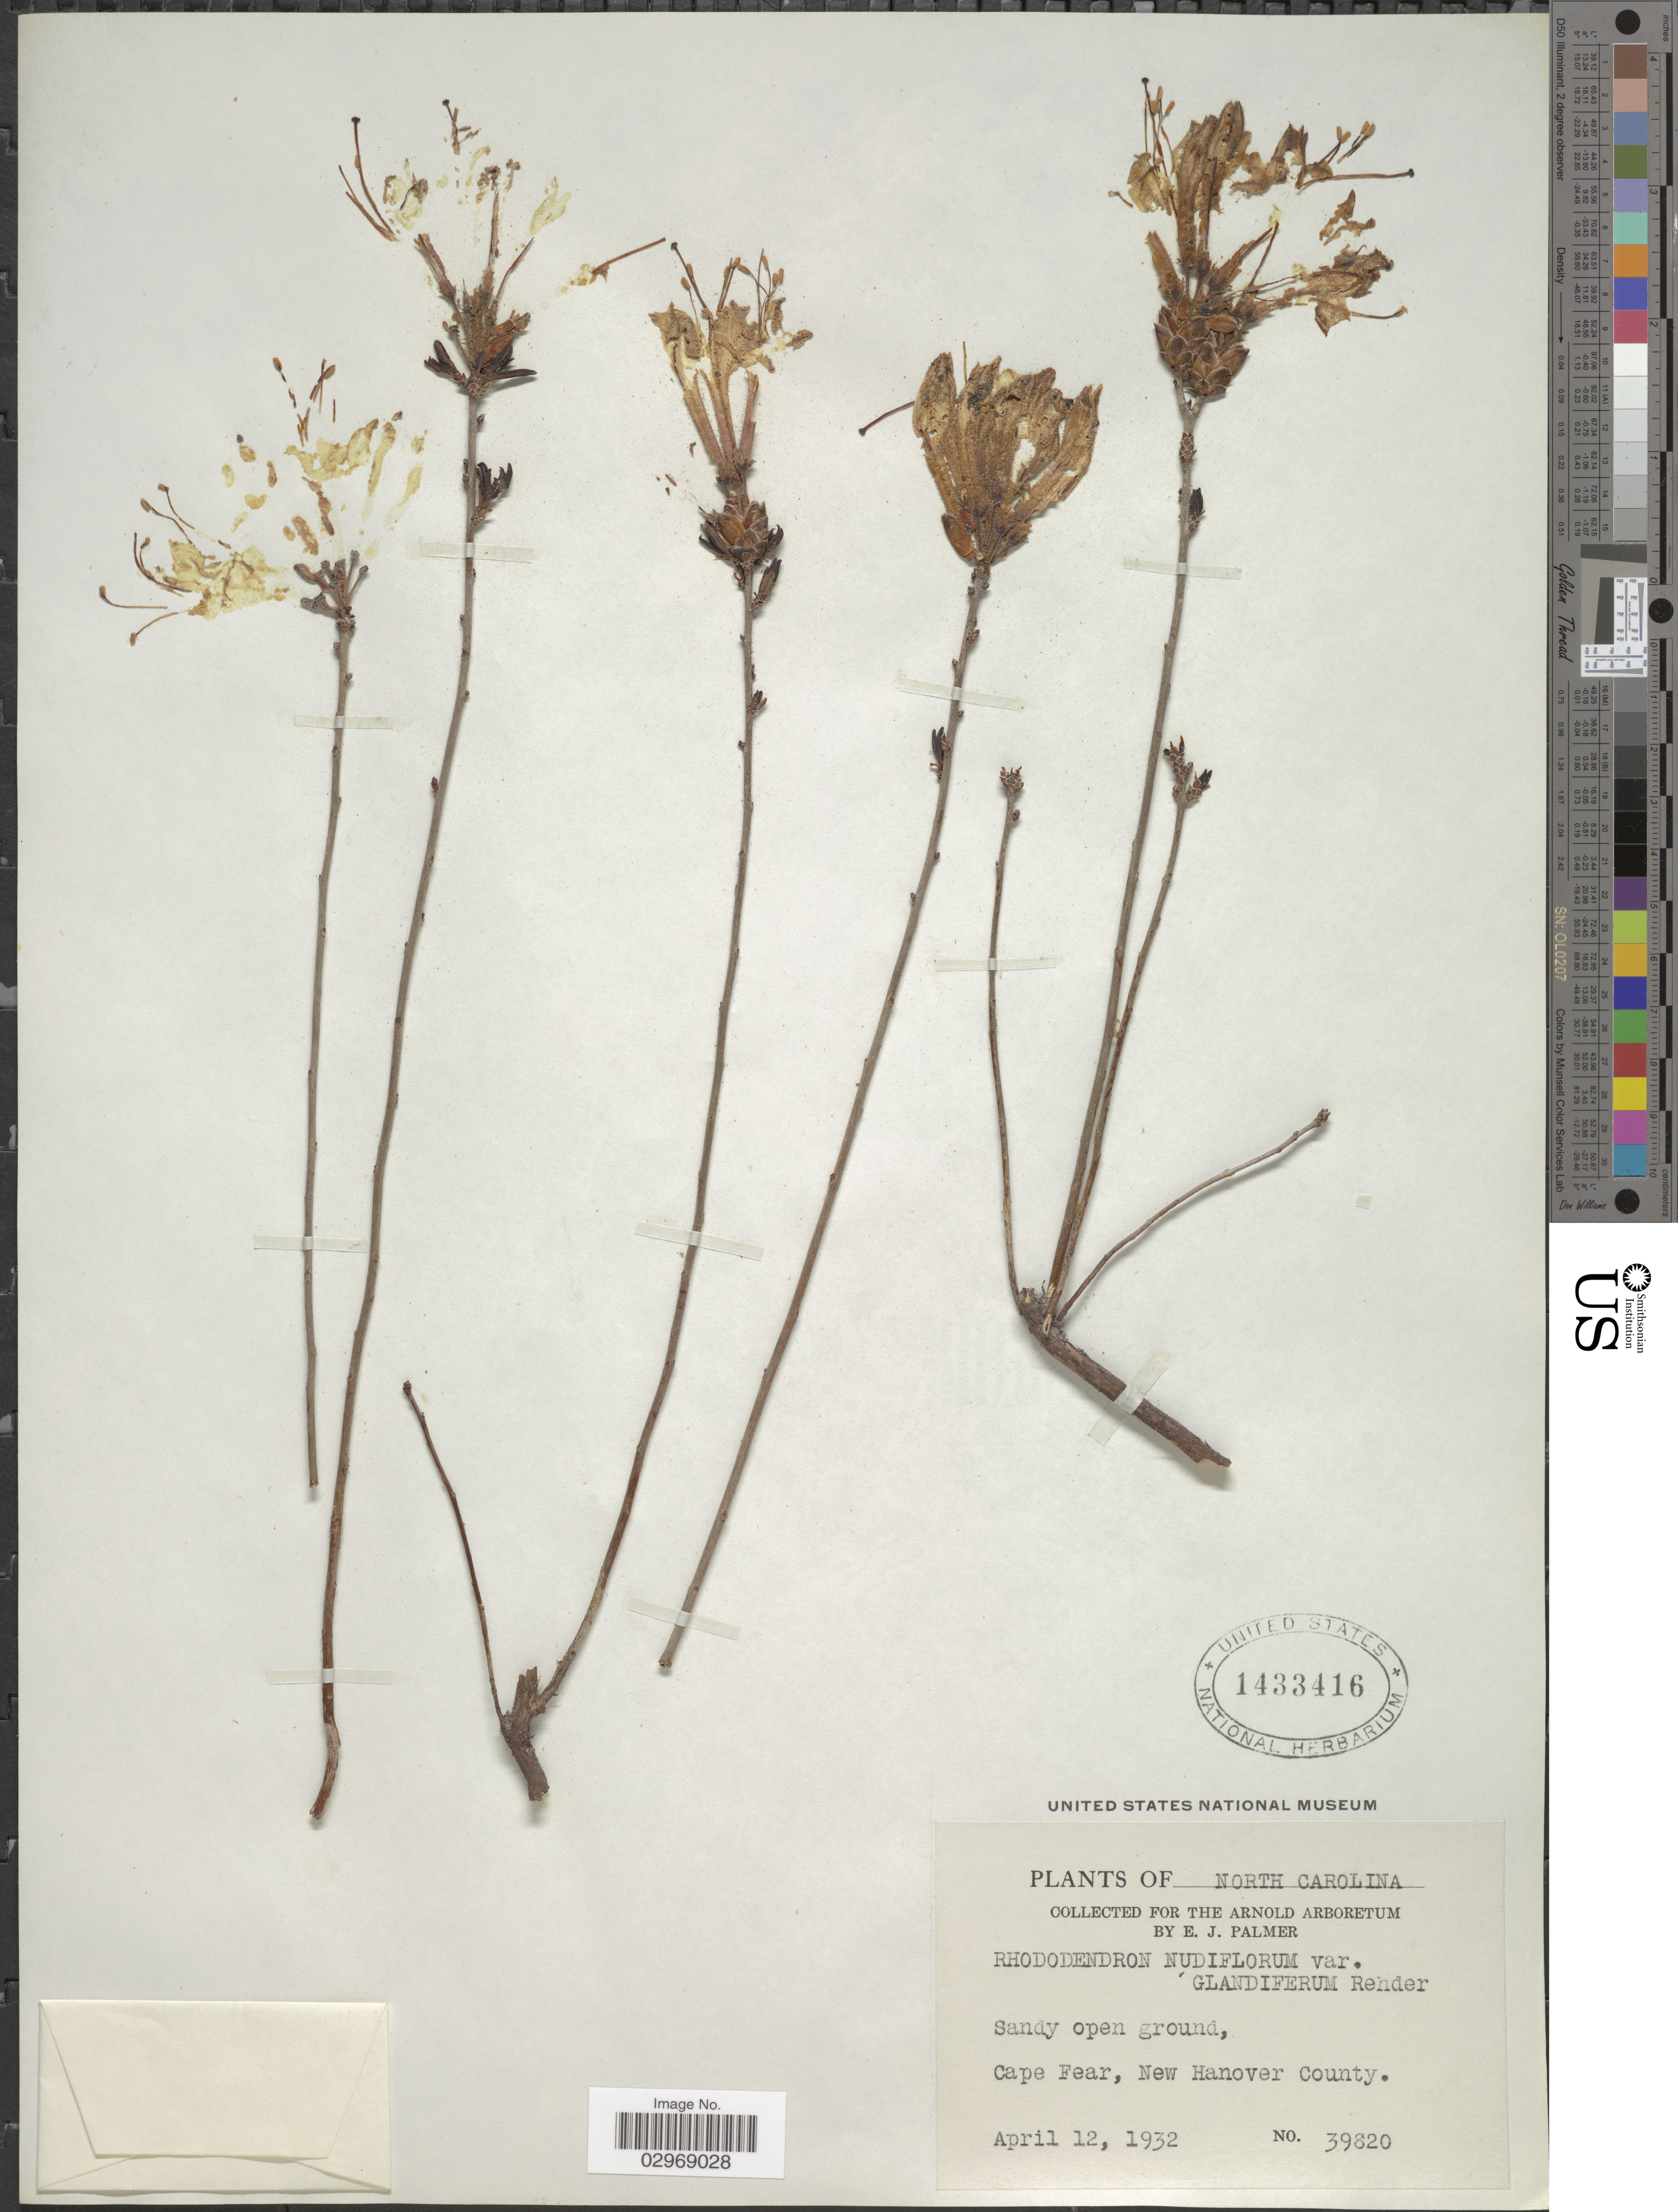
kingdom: Plantae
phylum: Tracheophyta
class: Magnoliopsida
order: Ericales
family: Ericaceae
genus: Rhododendron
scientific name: Rhododendron nudiflorum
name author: Torr.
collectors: E. J. Palmer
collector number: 39820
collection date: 1932-04-12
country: United States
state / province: North Carolina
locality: Sandy open ground, Cape Fear, New Hanover County.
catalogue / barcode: US 1433416